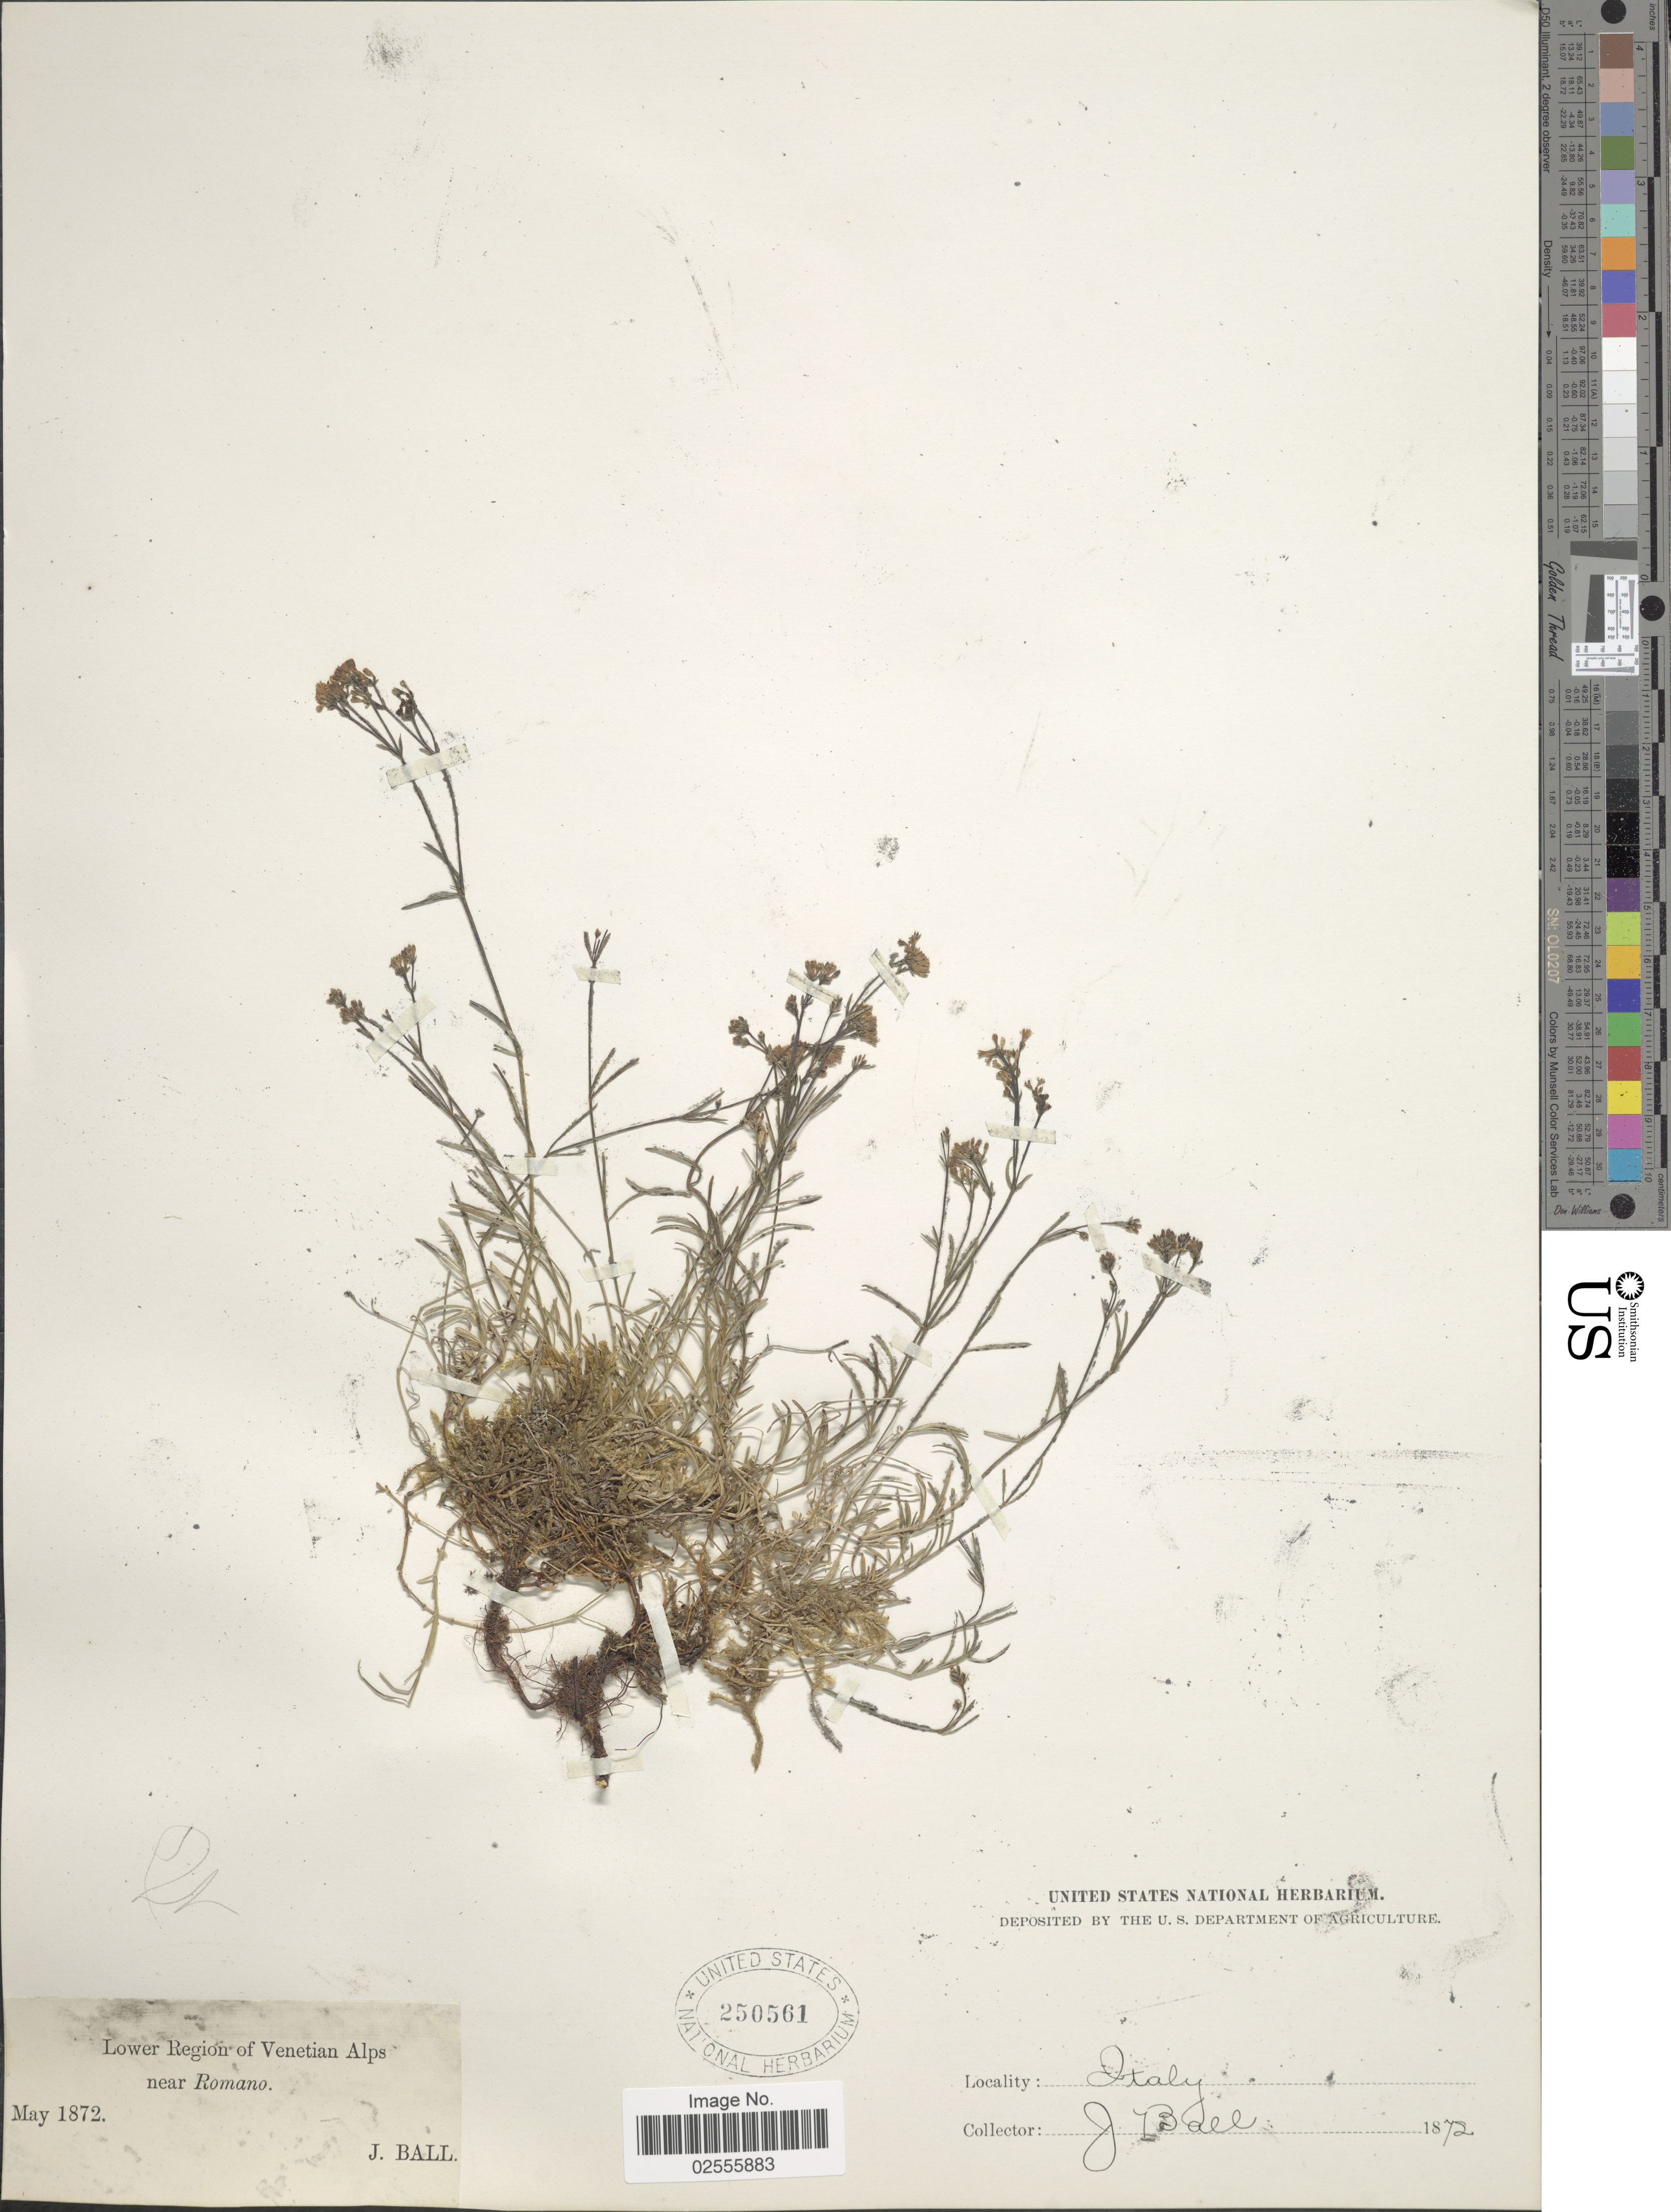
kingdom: Plantae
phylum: Tracheophyta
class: Magnoliopsida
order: Gentianales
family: Rubiaceae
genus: Asperula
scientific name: Asperula sp.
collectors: J. Ball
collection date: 1872-05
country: Italy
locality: Lower Region of Venetian Alps near Romano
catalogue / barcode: US 250561